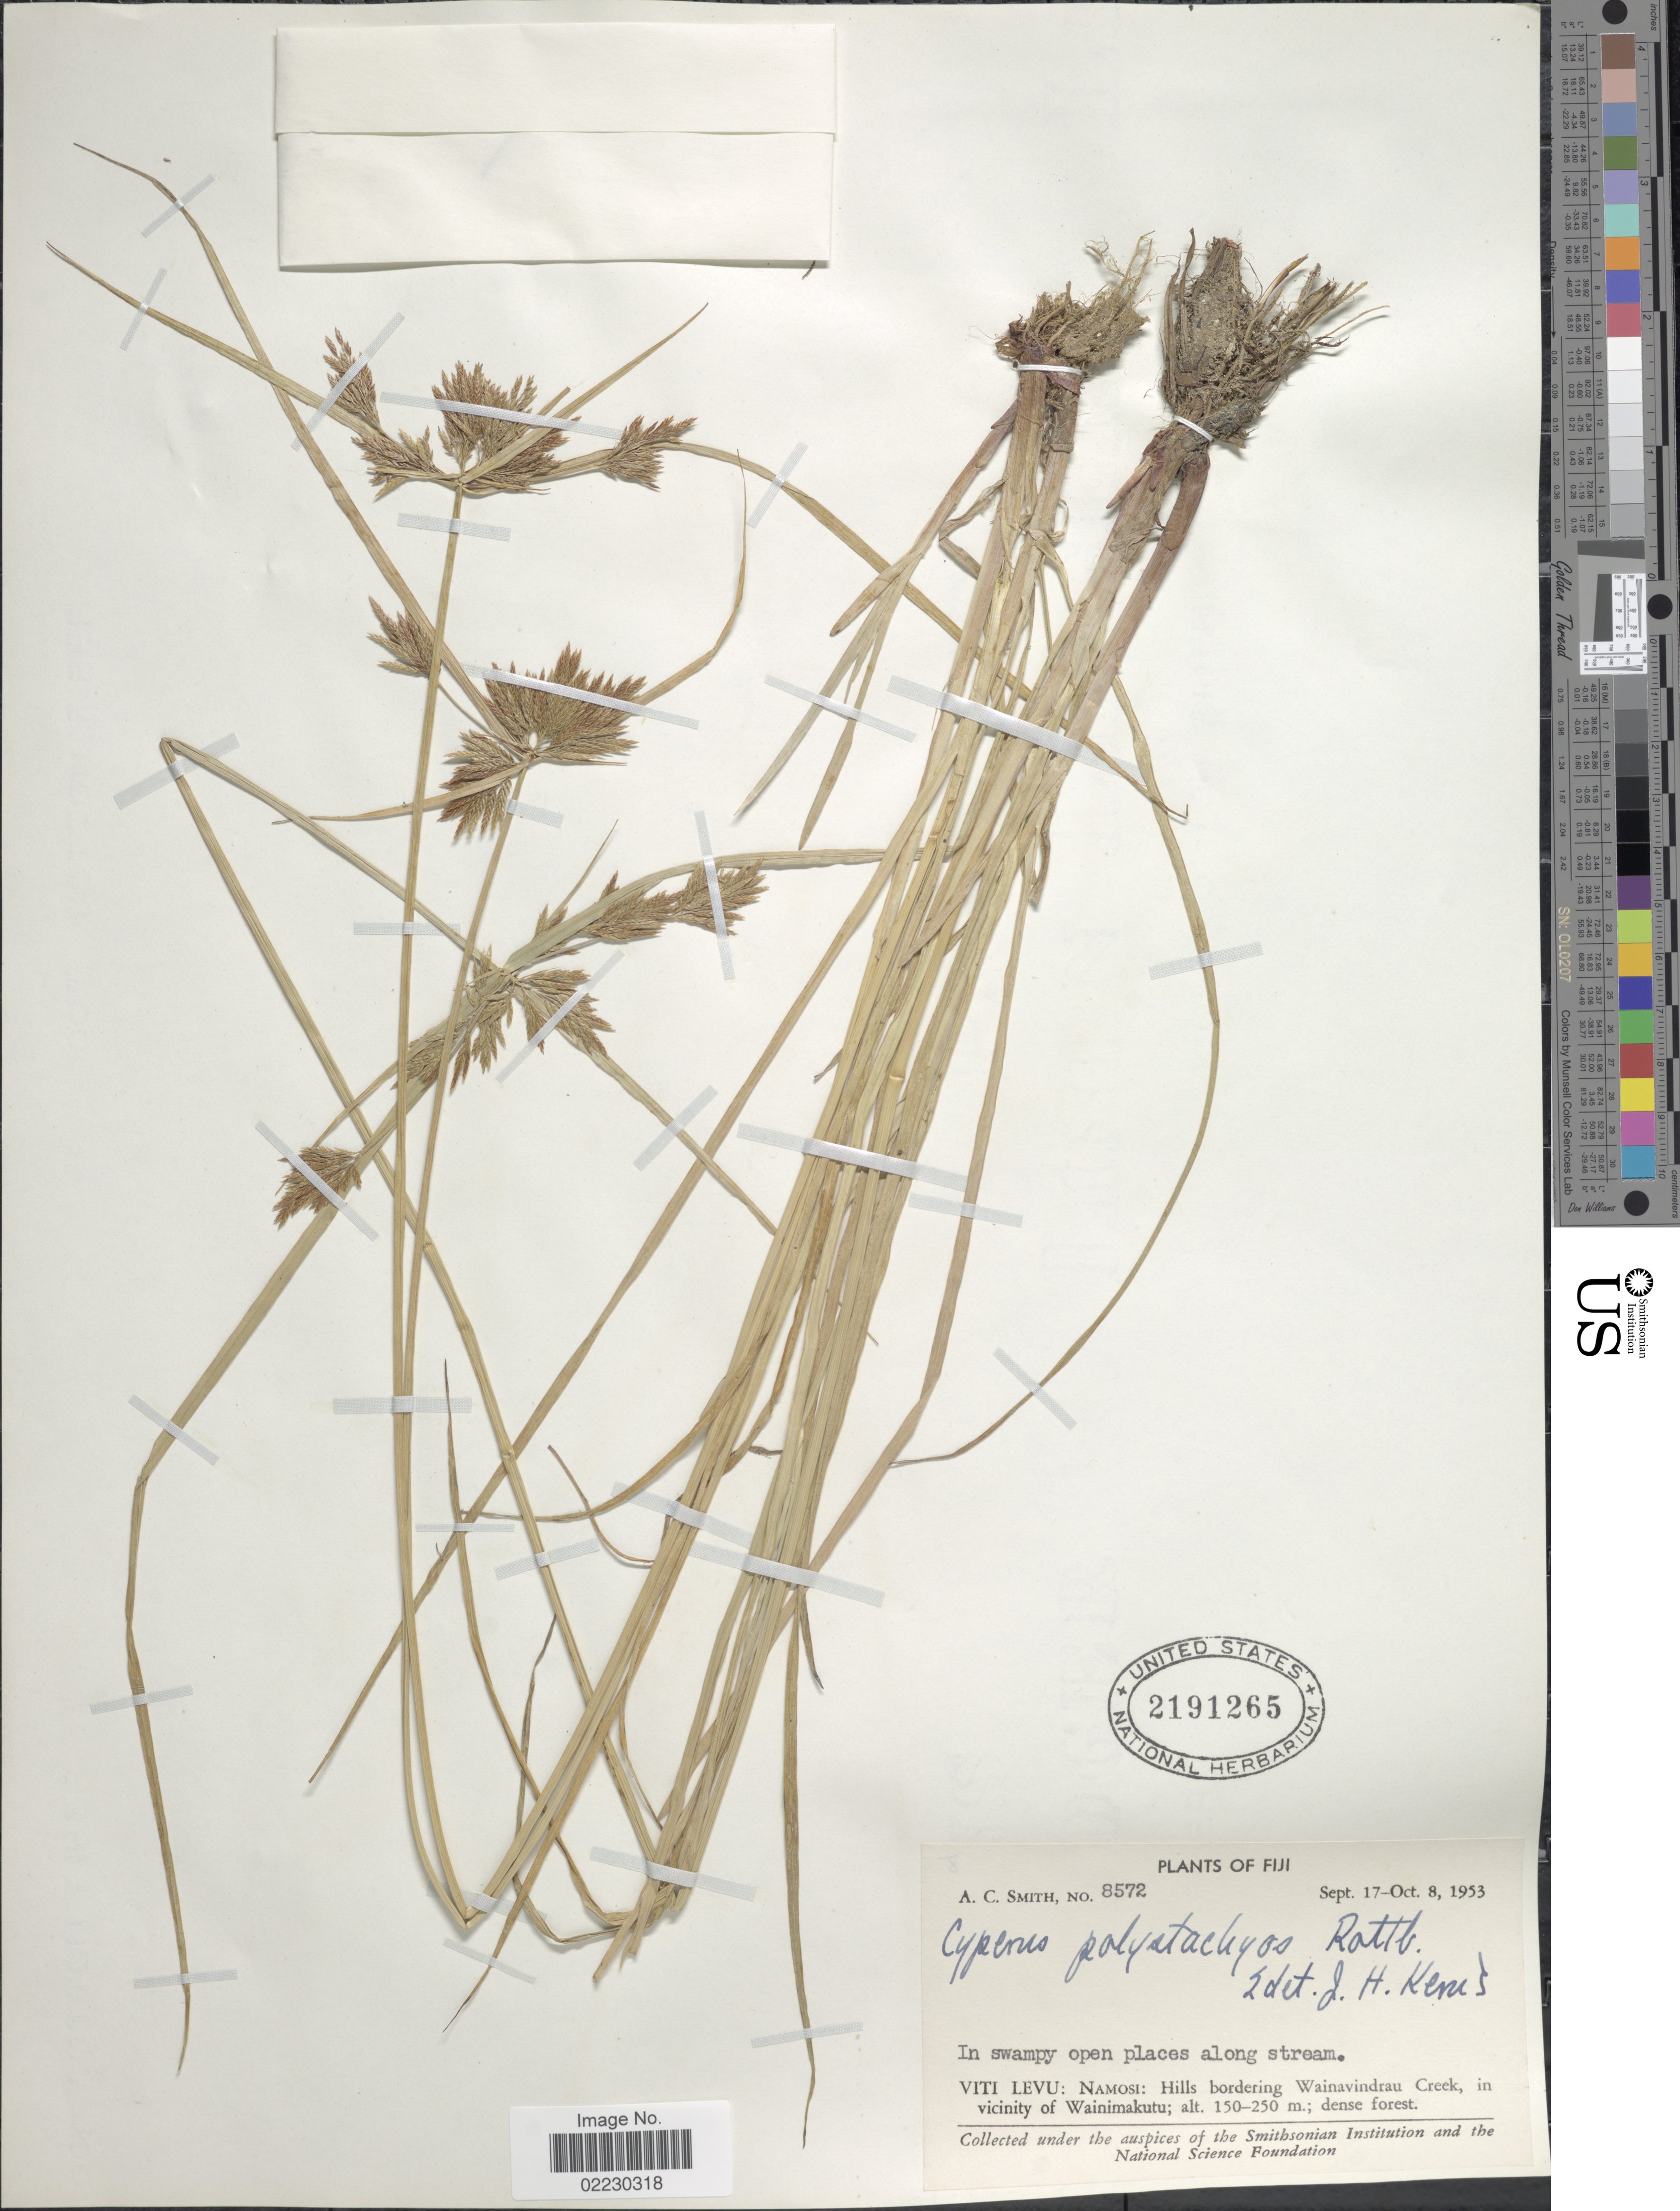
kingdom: Plantae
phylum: Tracheophyta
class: Liliopsida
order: Poales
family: Cyperaceae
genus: Cyperus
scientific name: Cyperus polystachyos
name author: Rottb.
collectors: A. C. Smith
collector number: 8572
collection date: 1953-09-17/1953-10-08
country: Fiji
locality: In swampy open places along stream, Viti Levu: Namosi: hills bordering Wainavindra Creek, in vicinity of Wainimakutu, dense forest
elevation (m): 150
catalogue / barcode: US 2191265